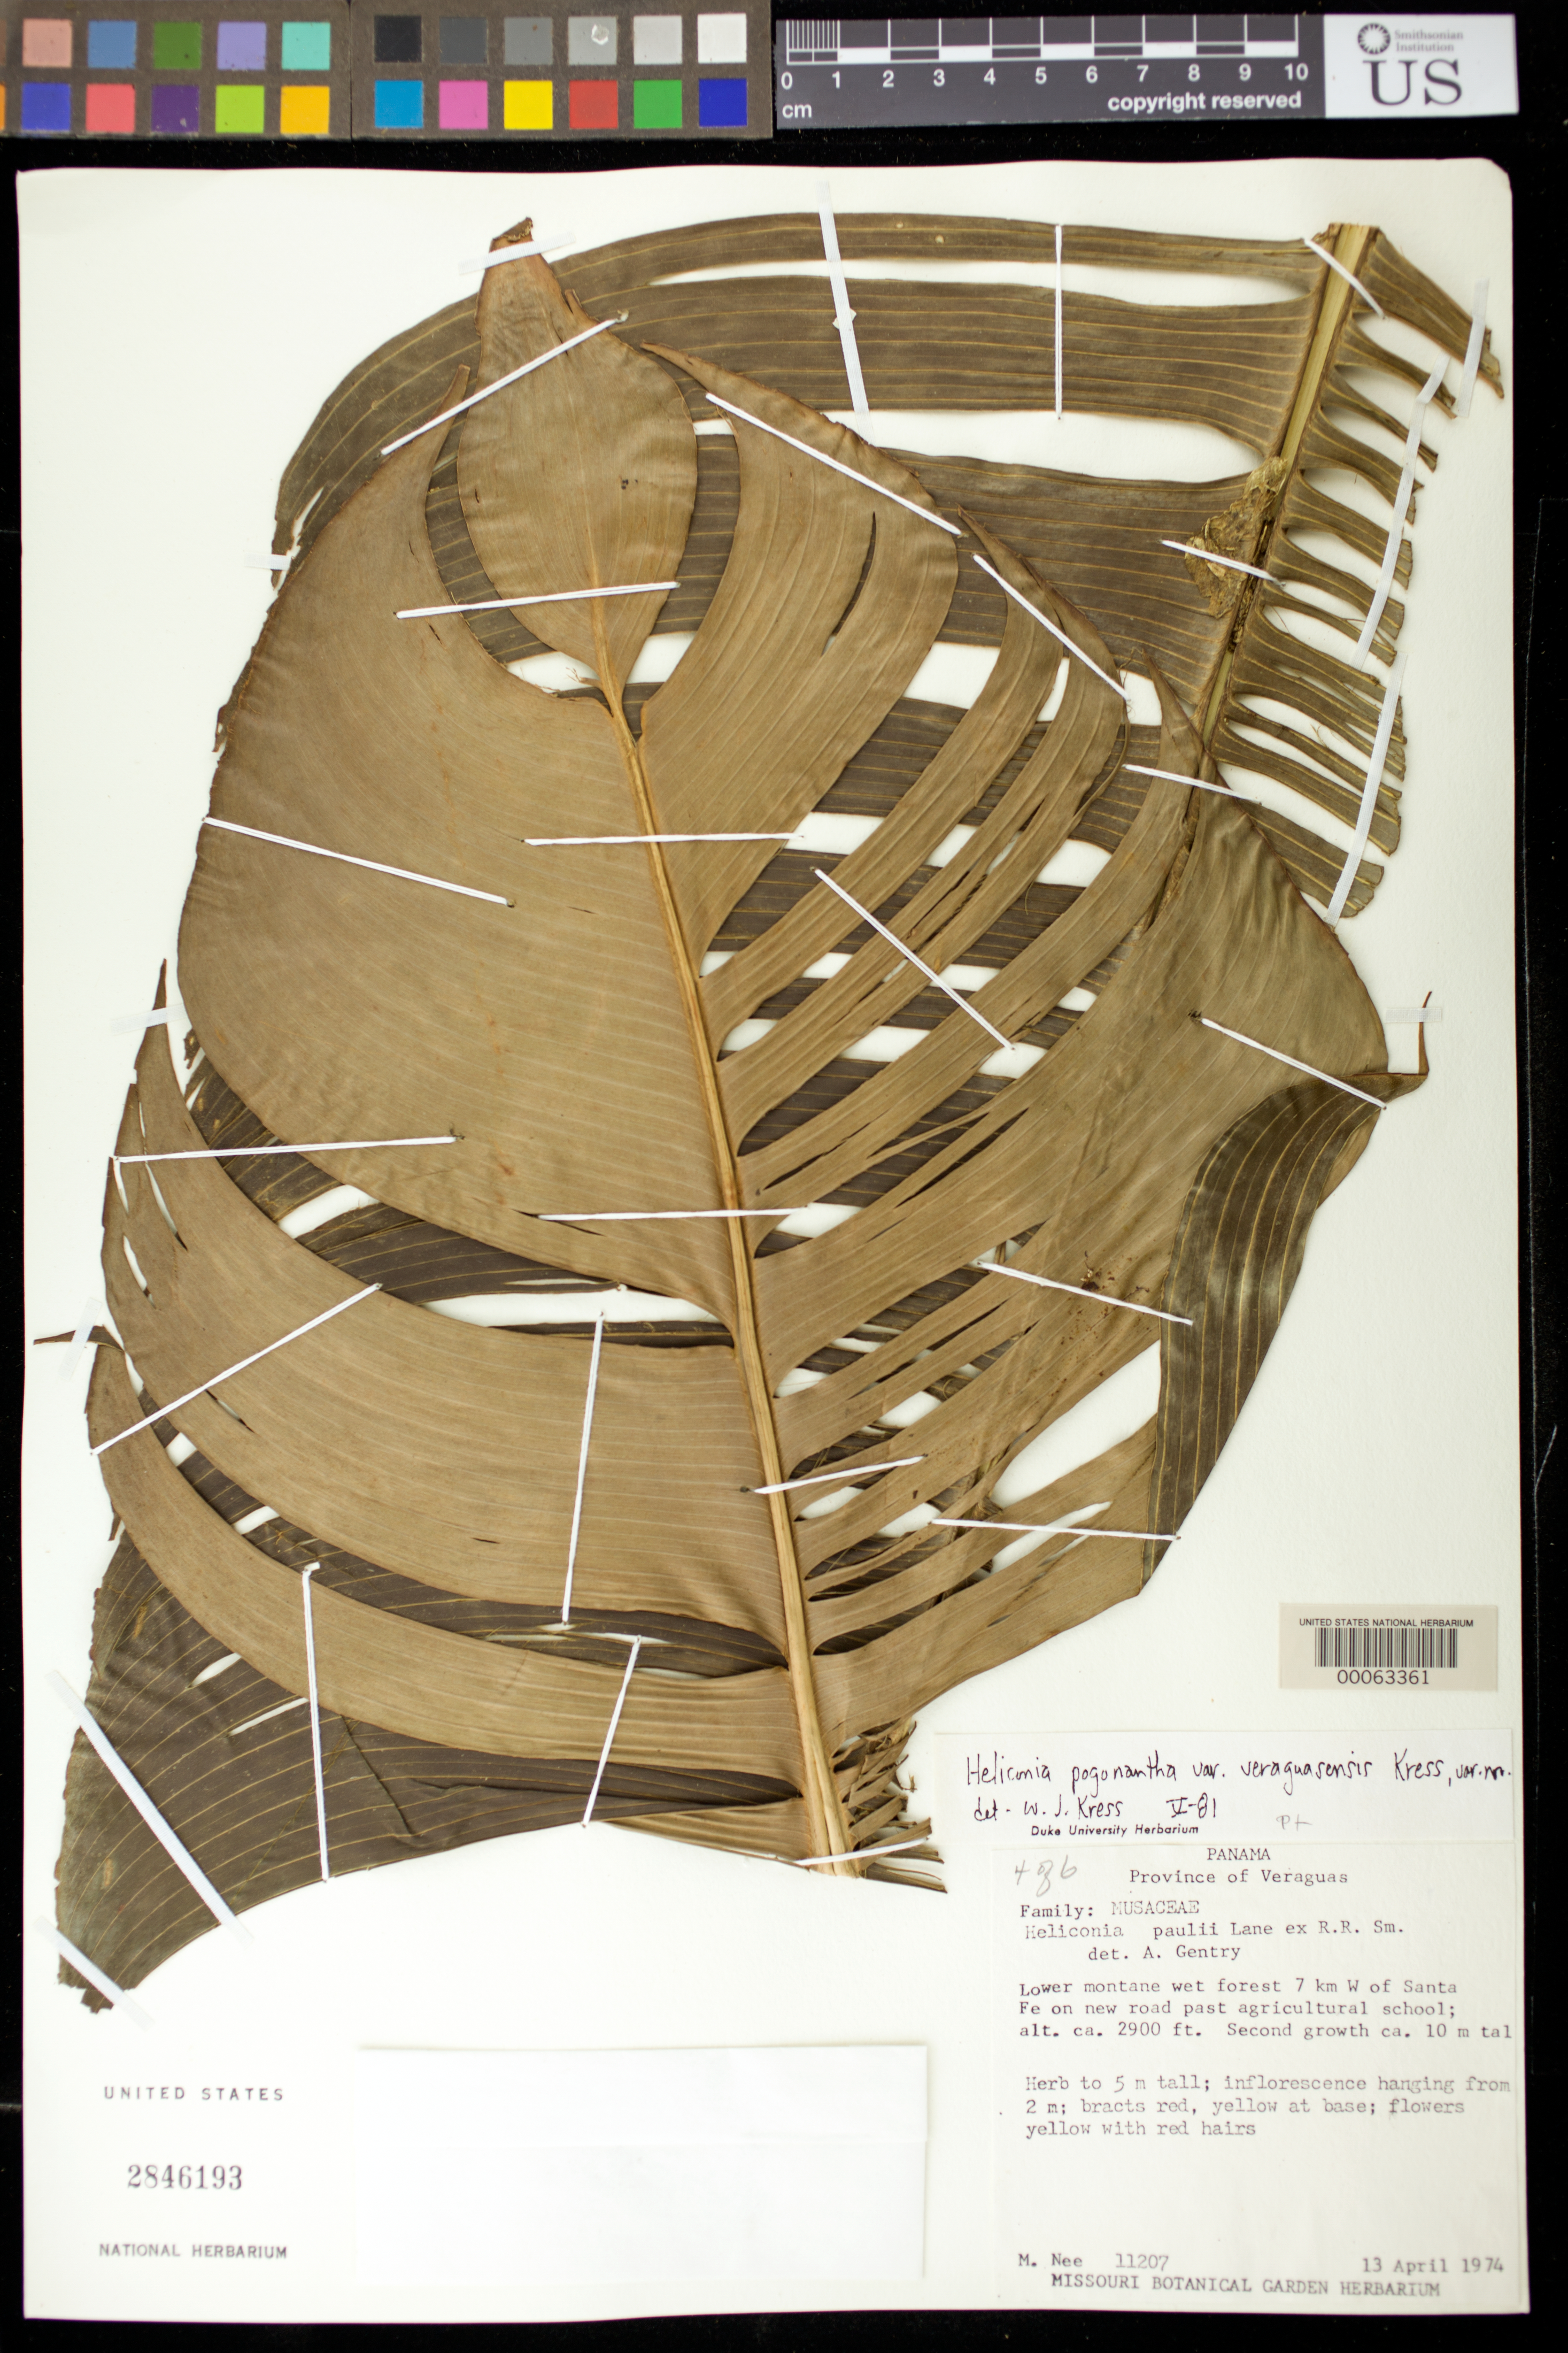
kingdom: Plantae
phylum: Tracheophyta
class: Liliopsida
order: Zingiberales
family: Heliconiaceae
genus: Heliconia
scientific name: Heliconia pogonantha var. veraguasensis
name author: W.J. Kress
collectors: M. Nee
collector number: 11207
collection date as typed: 13 Apr 1974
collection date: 1974-04-13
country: Panama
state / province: Veraguas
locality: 6-7 km W of Santa Fe on new road past Agriculture School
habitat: Lower montane wet forest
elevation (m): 884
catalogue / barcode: US 2846193